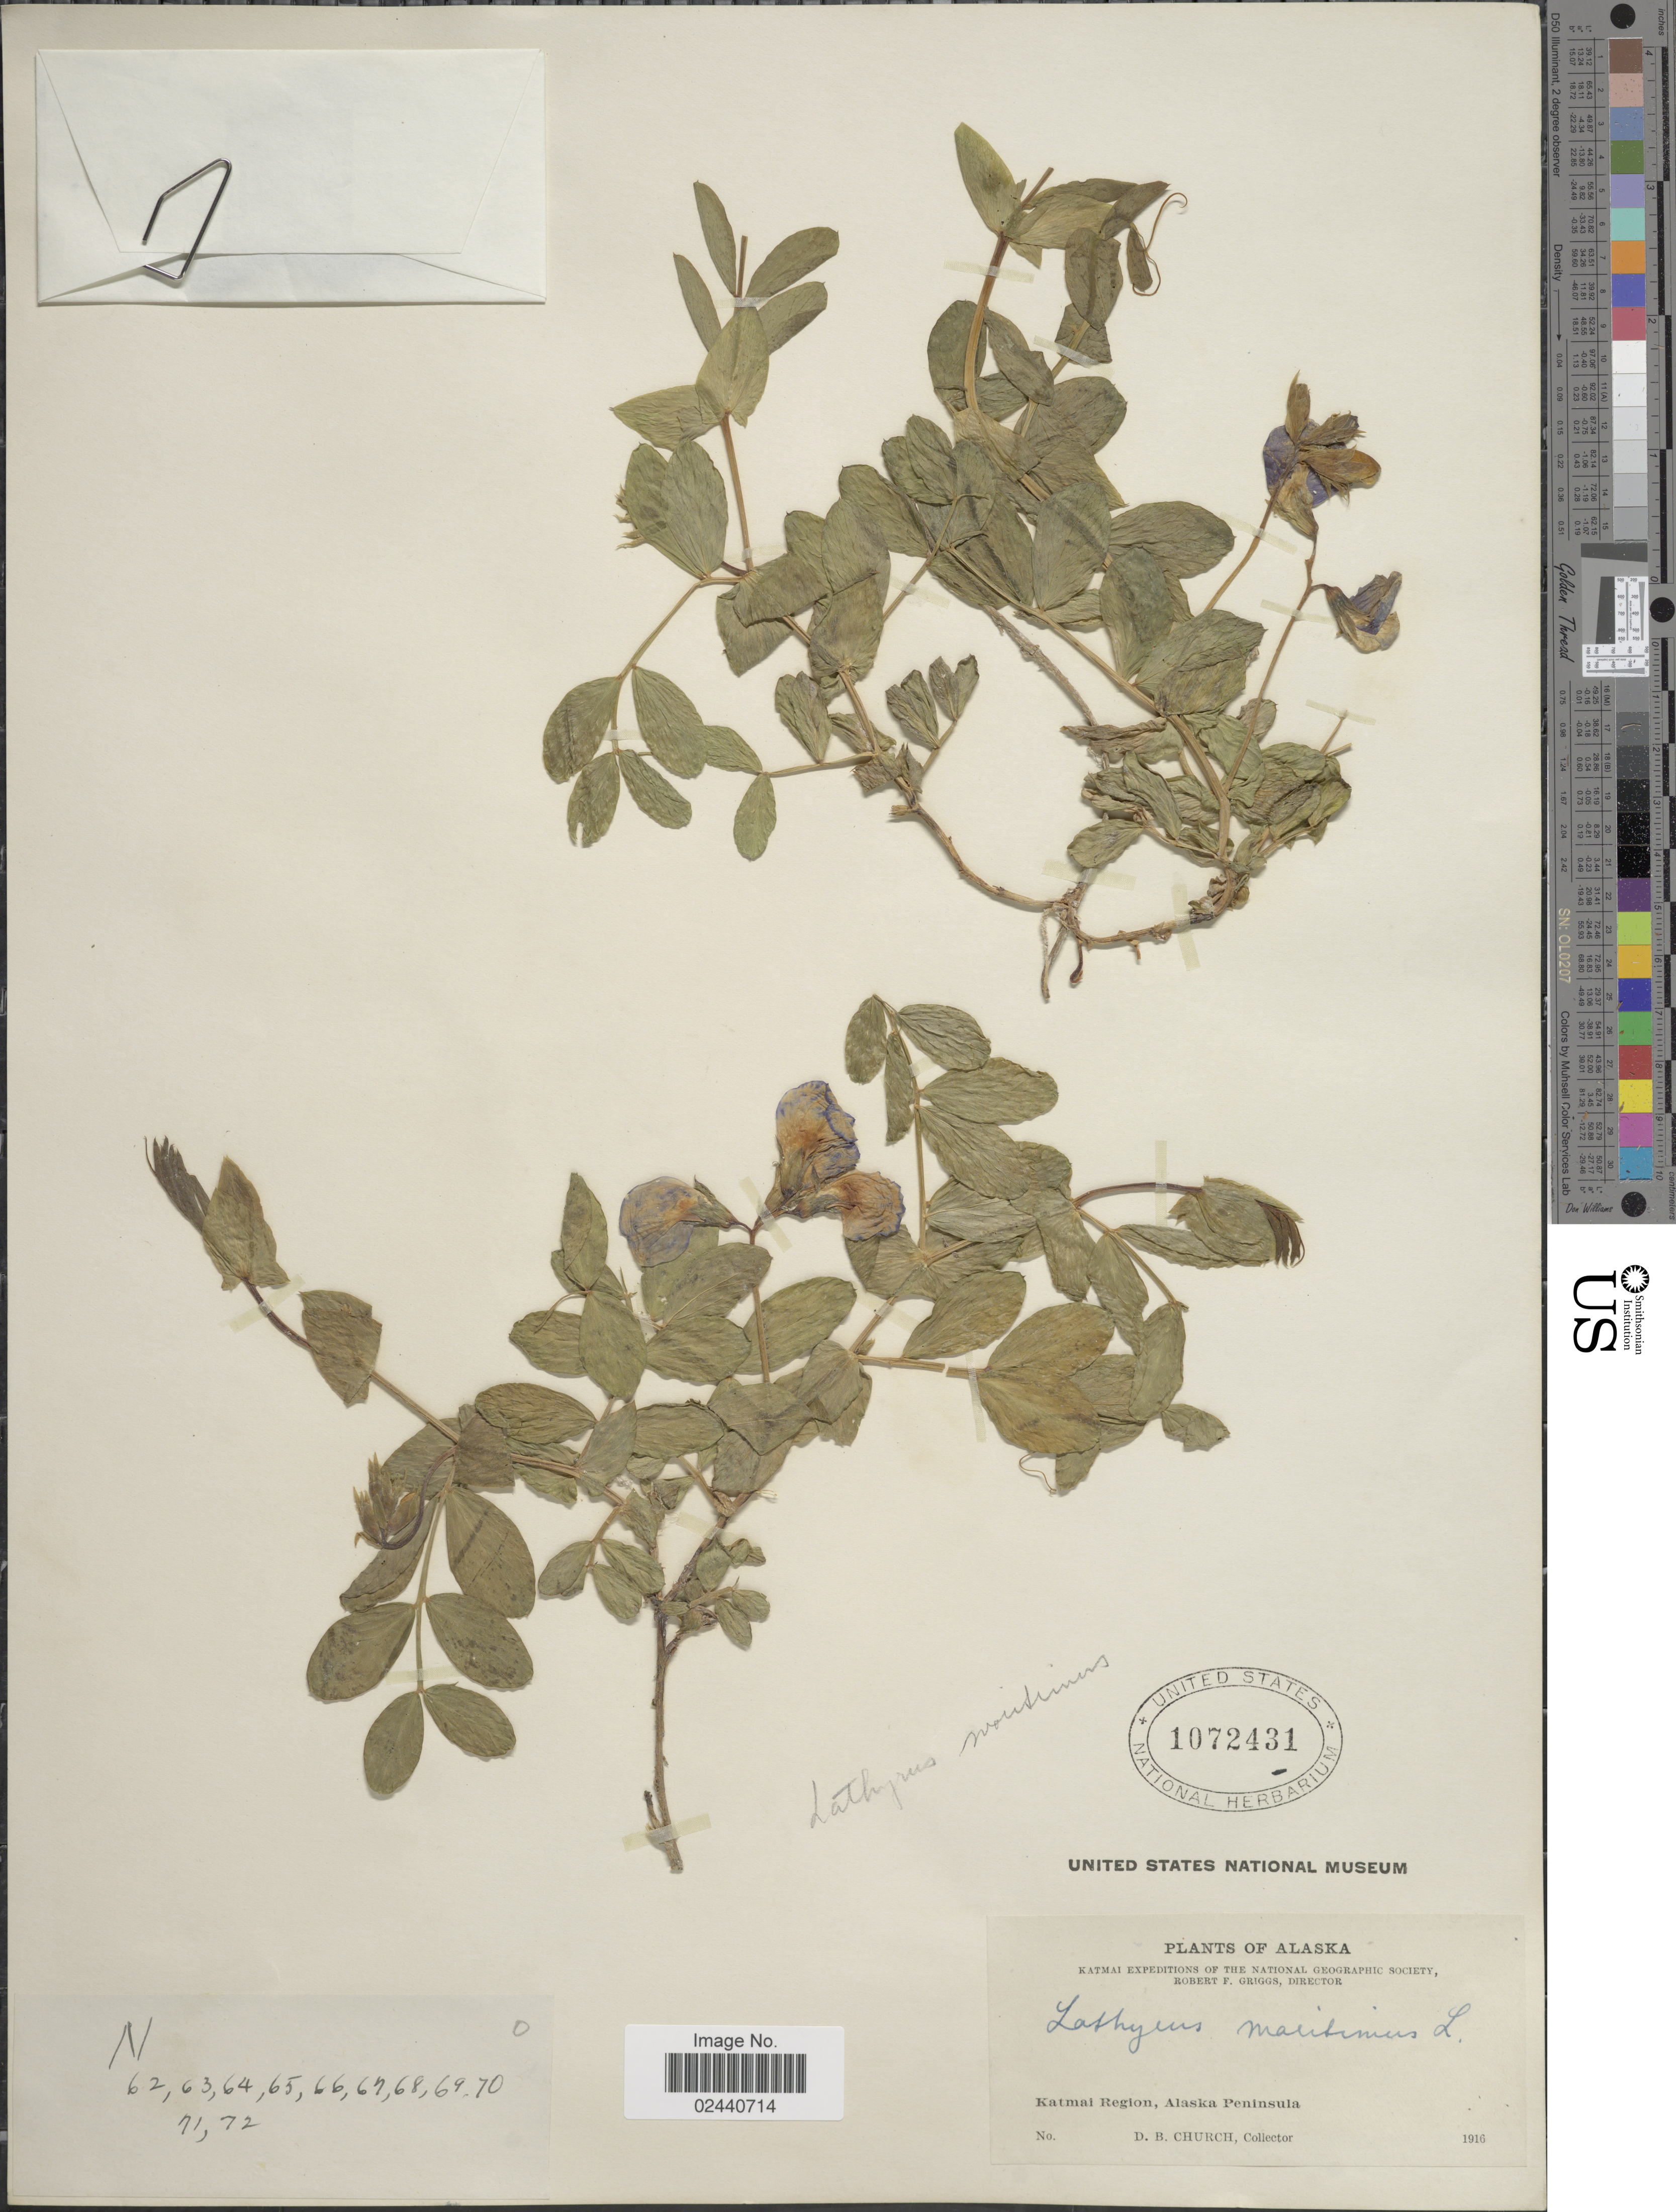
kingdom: Plantae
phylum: Tracheophyta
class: Magnoliopsida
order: Fabales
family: Fabaceae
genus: Lathyrus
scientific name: Lathyrus japonicus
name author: Willd.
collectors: D. Church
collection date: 1916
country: United States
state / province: Alaska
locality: Katmai Region, Alaska Peninsula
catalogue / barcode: US 1072431